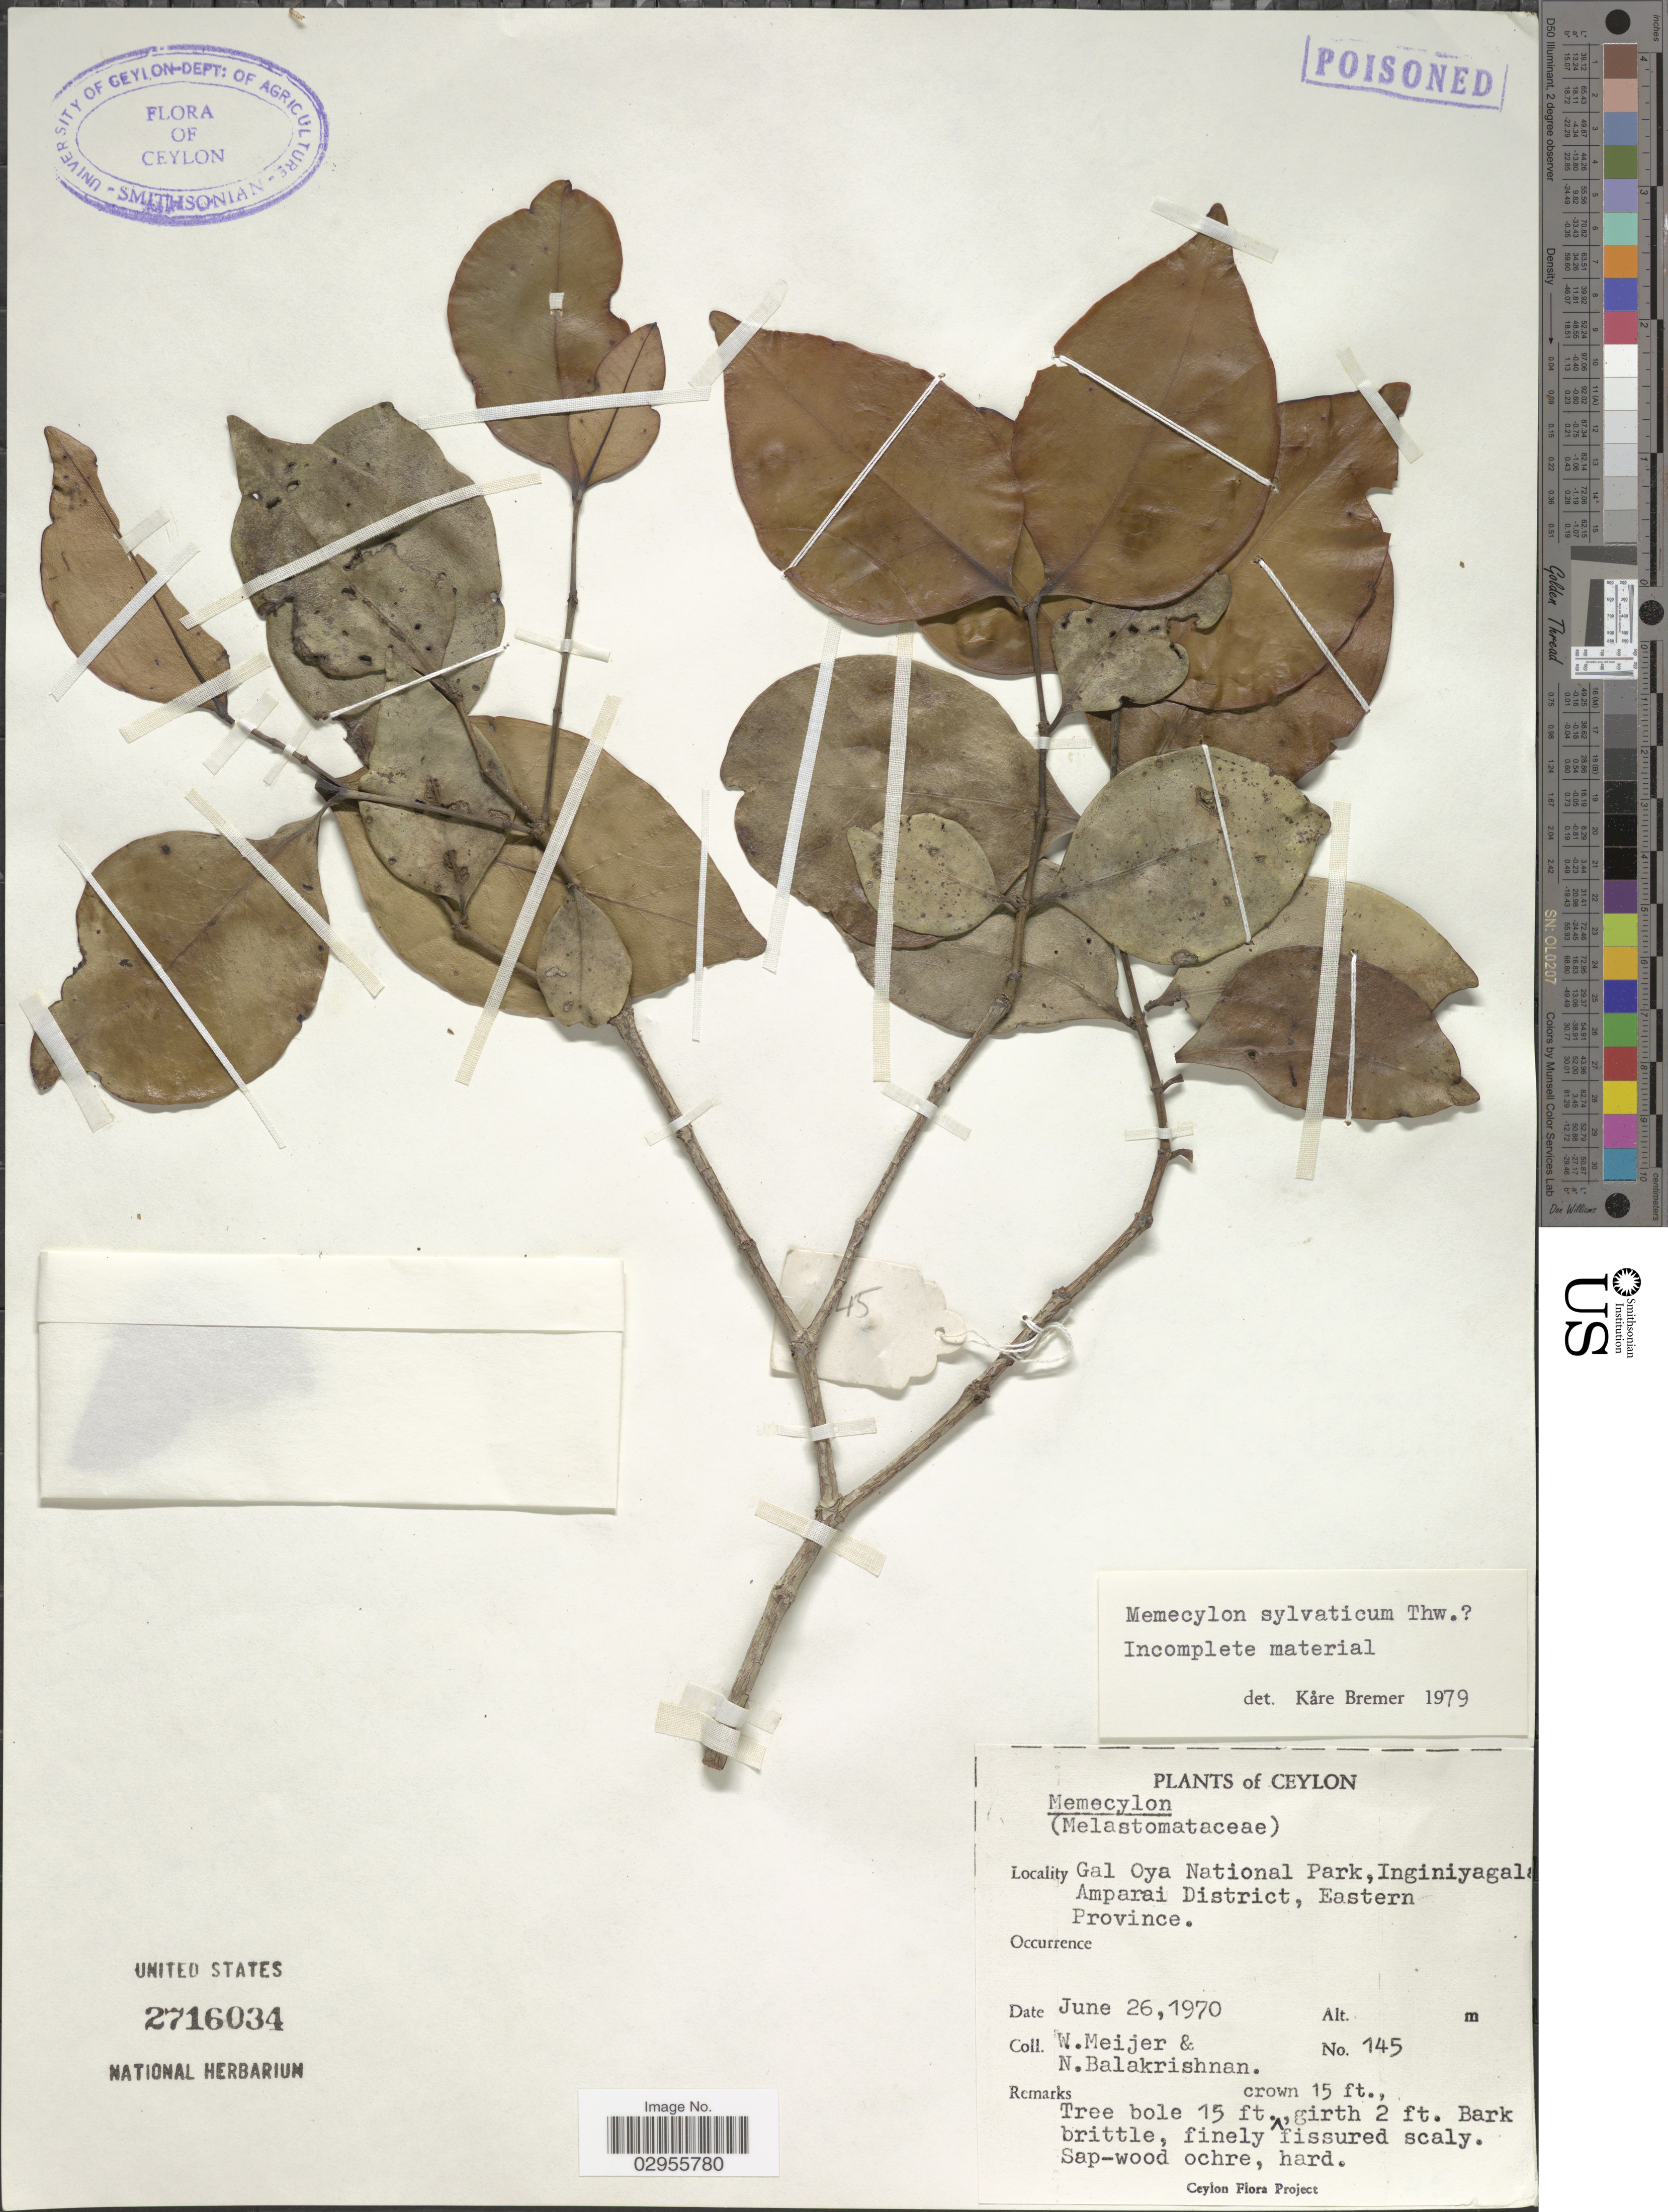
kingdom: Plantae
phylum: Tracheophyta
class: Magnoliopsida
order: Myrtales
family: Melastomataceae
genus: Memecylon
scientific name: Memecylon sylvaticum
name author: Thwaites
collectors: W. Meijer & N. Balakrishnan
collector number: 145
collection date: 1970-06-26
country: Sri Lanka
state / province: Eastern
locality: Ceylon, Gal Oya National Park, Inginiyagal [illegible text], Amparai District.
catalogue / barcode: US 2716034